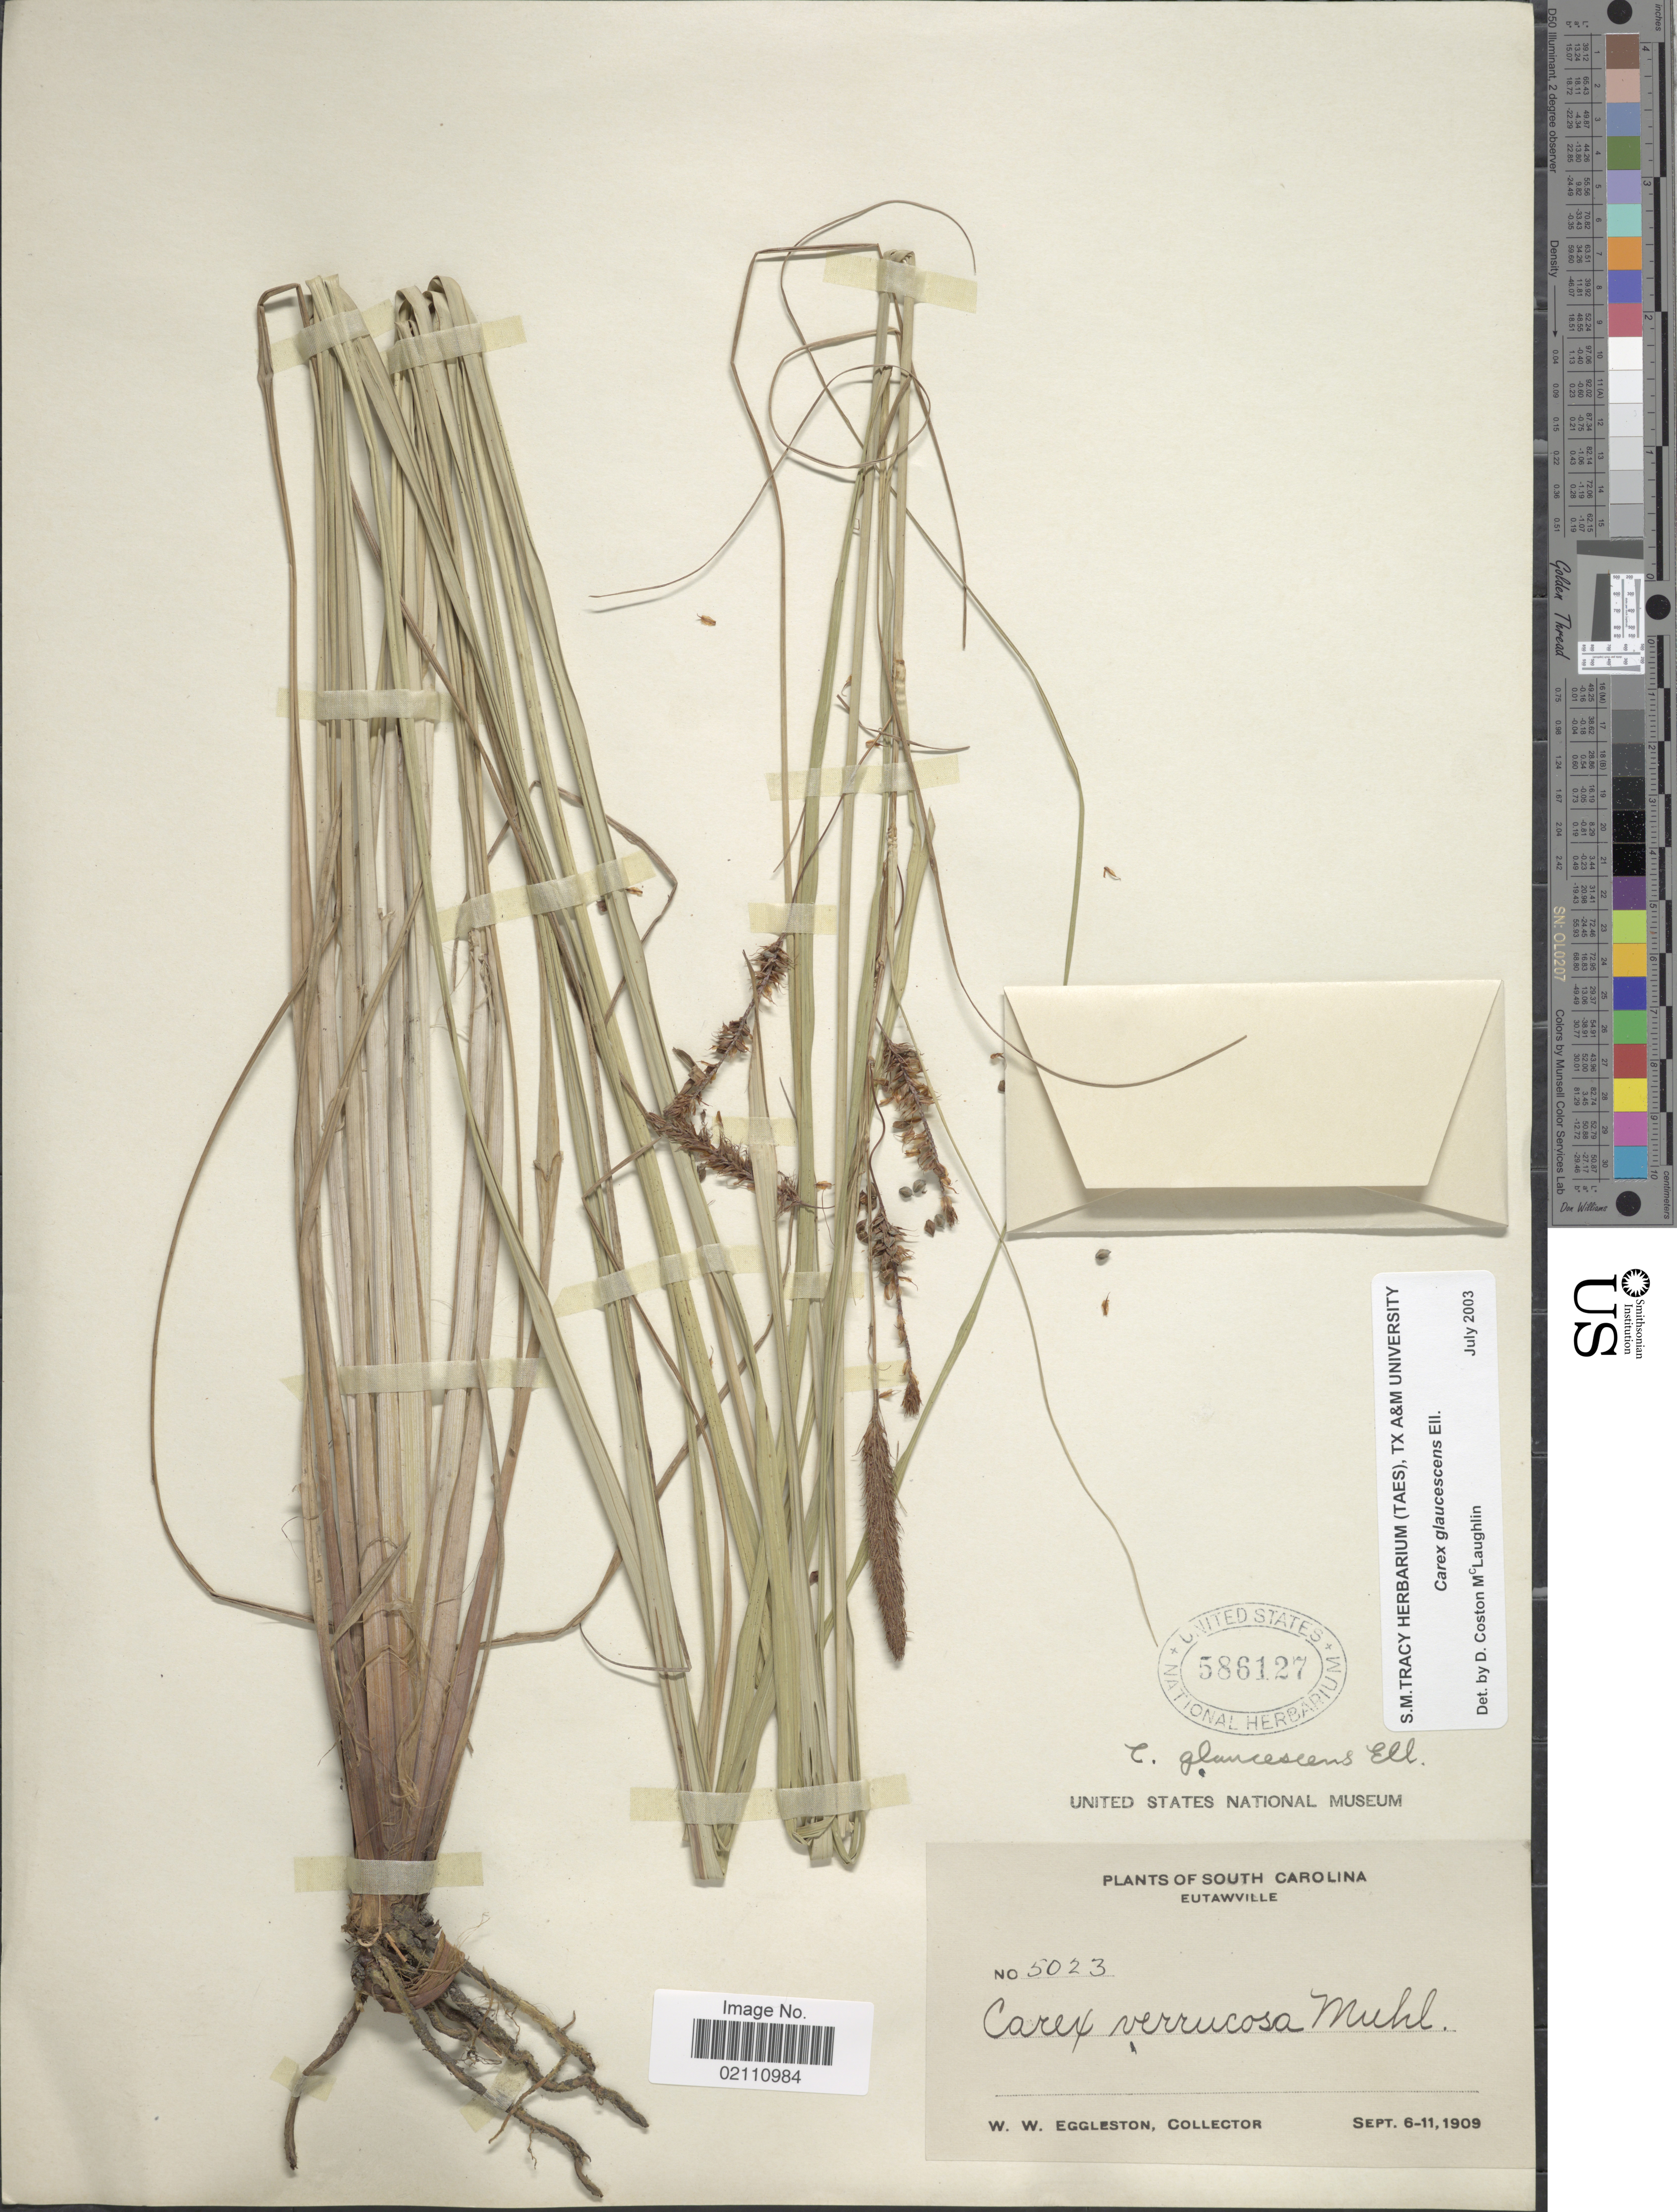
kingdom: Plantae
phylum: Tracheophyta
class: Liliopsida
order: Poales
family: Cyperaceae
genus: Carex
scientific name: Carex glaucescens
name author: Elliott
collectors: W. W. Eggleston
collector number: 5023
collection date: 1909-09-06/1909-09-11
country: United States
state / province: South Carolina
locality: Eutawville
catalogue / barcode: US 586127